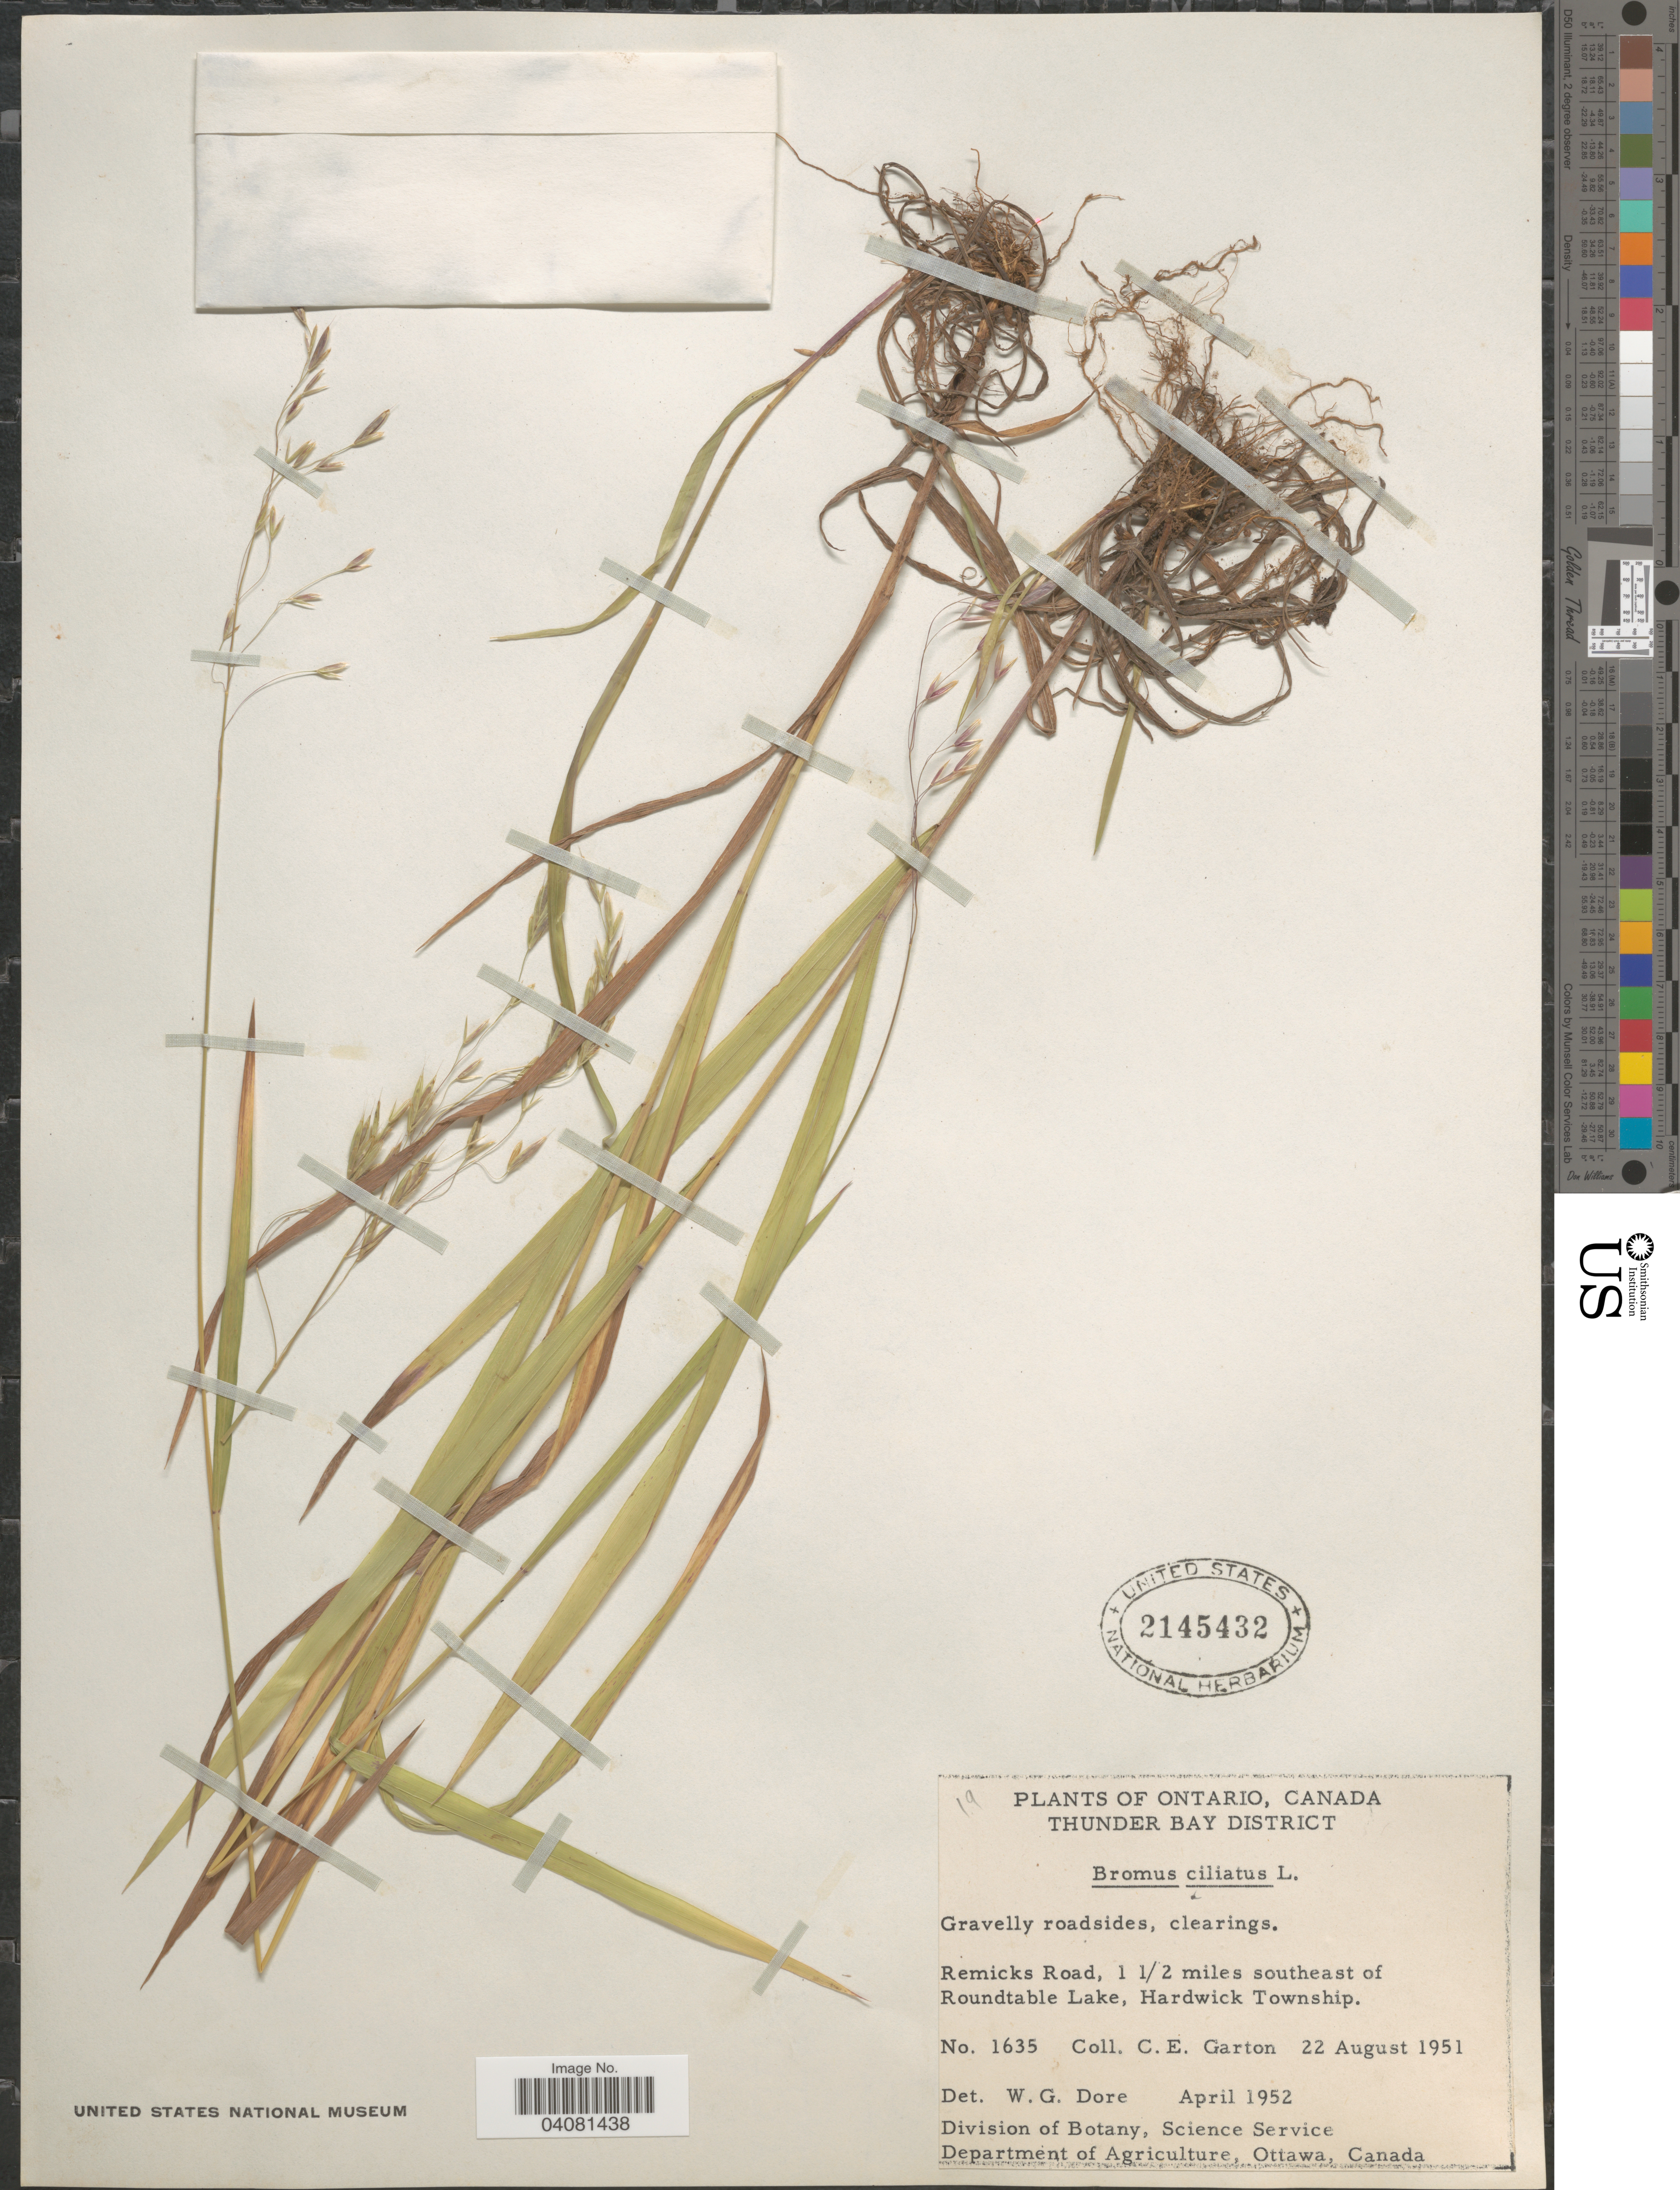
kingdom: Plantae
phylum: Tracheophyta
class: Liliopsida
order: Poales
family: Poaceae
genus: Bromus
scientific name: Bromus ciliatus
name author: L.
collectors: C. E. Garton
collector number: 1635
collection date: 1951-08-22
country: Canada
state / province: Ontario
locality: Thunder Bay District. Gravelly roadsides, clearings. Remicks Road, 1 1/2 miles southeast of Roundtable Lake, Hardwick Township.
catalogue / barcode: US 2145432